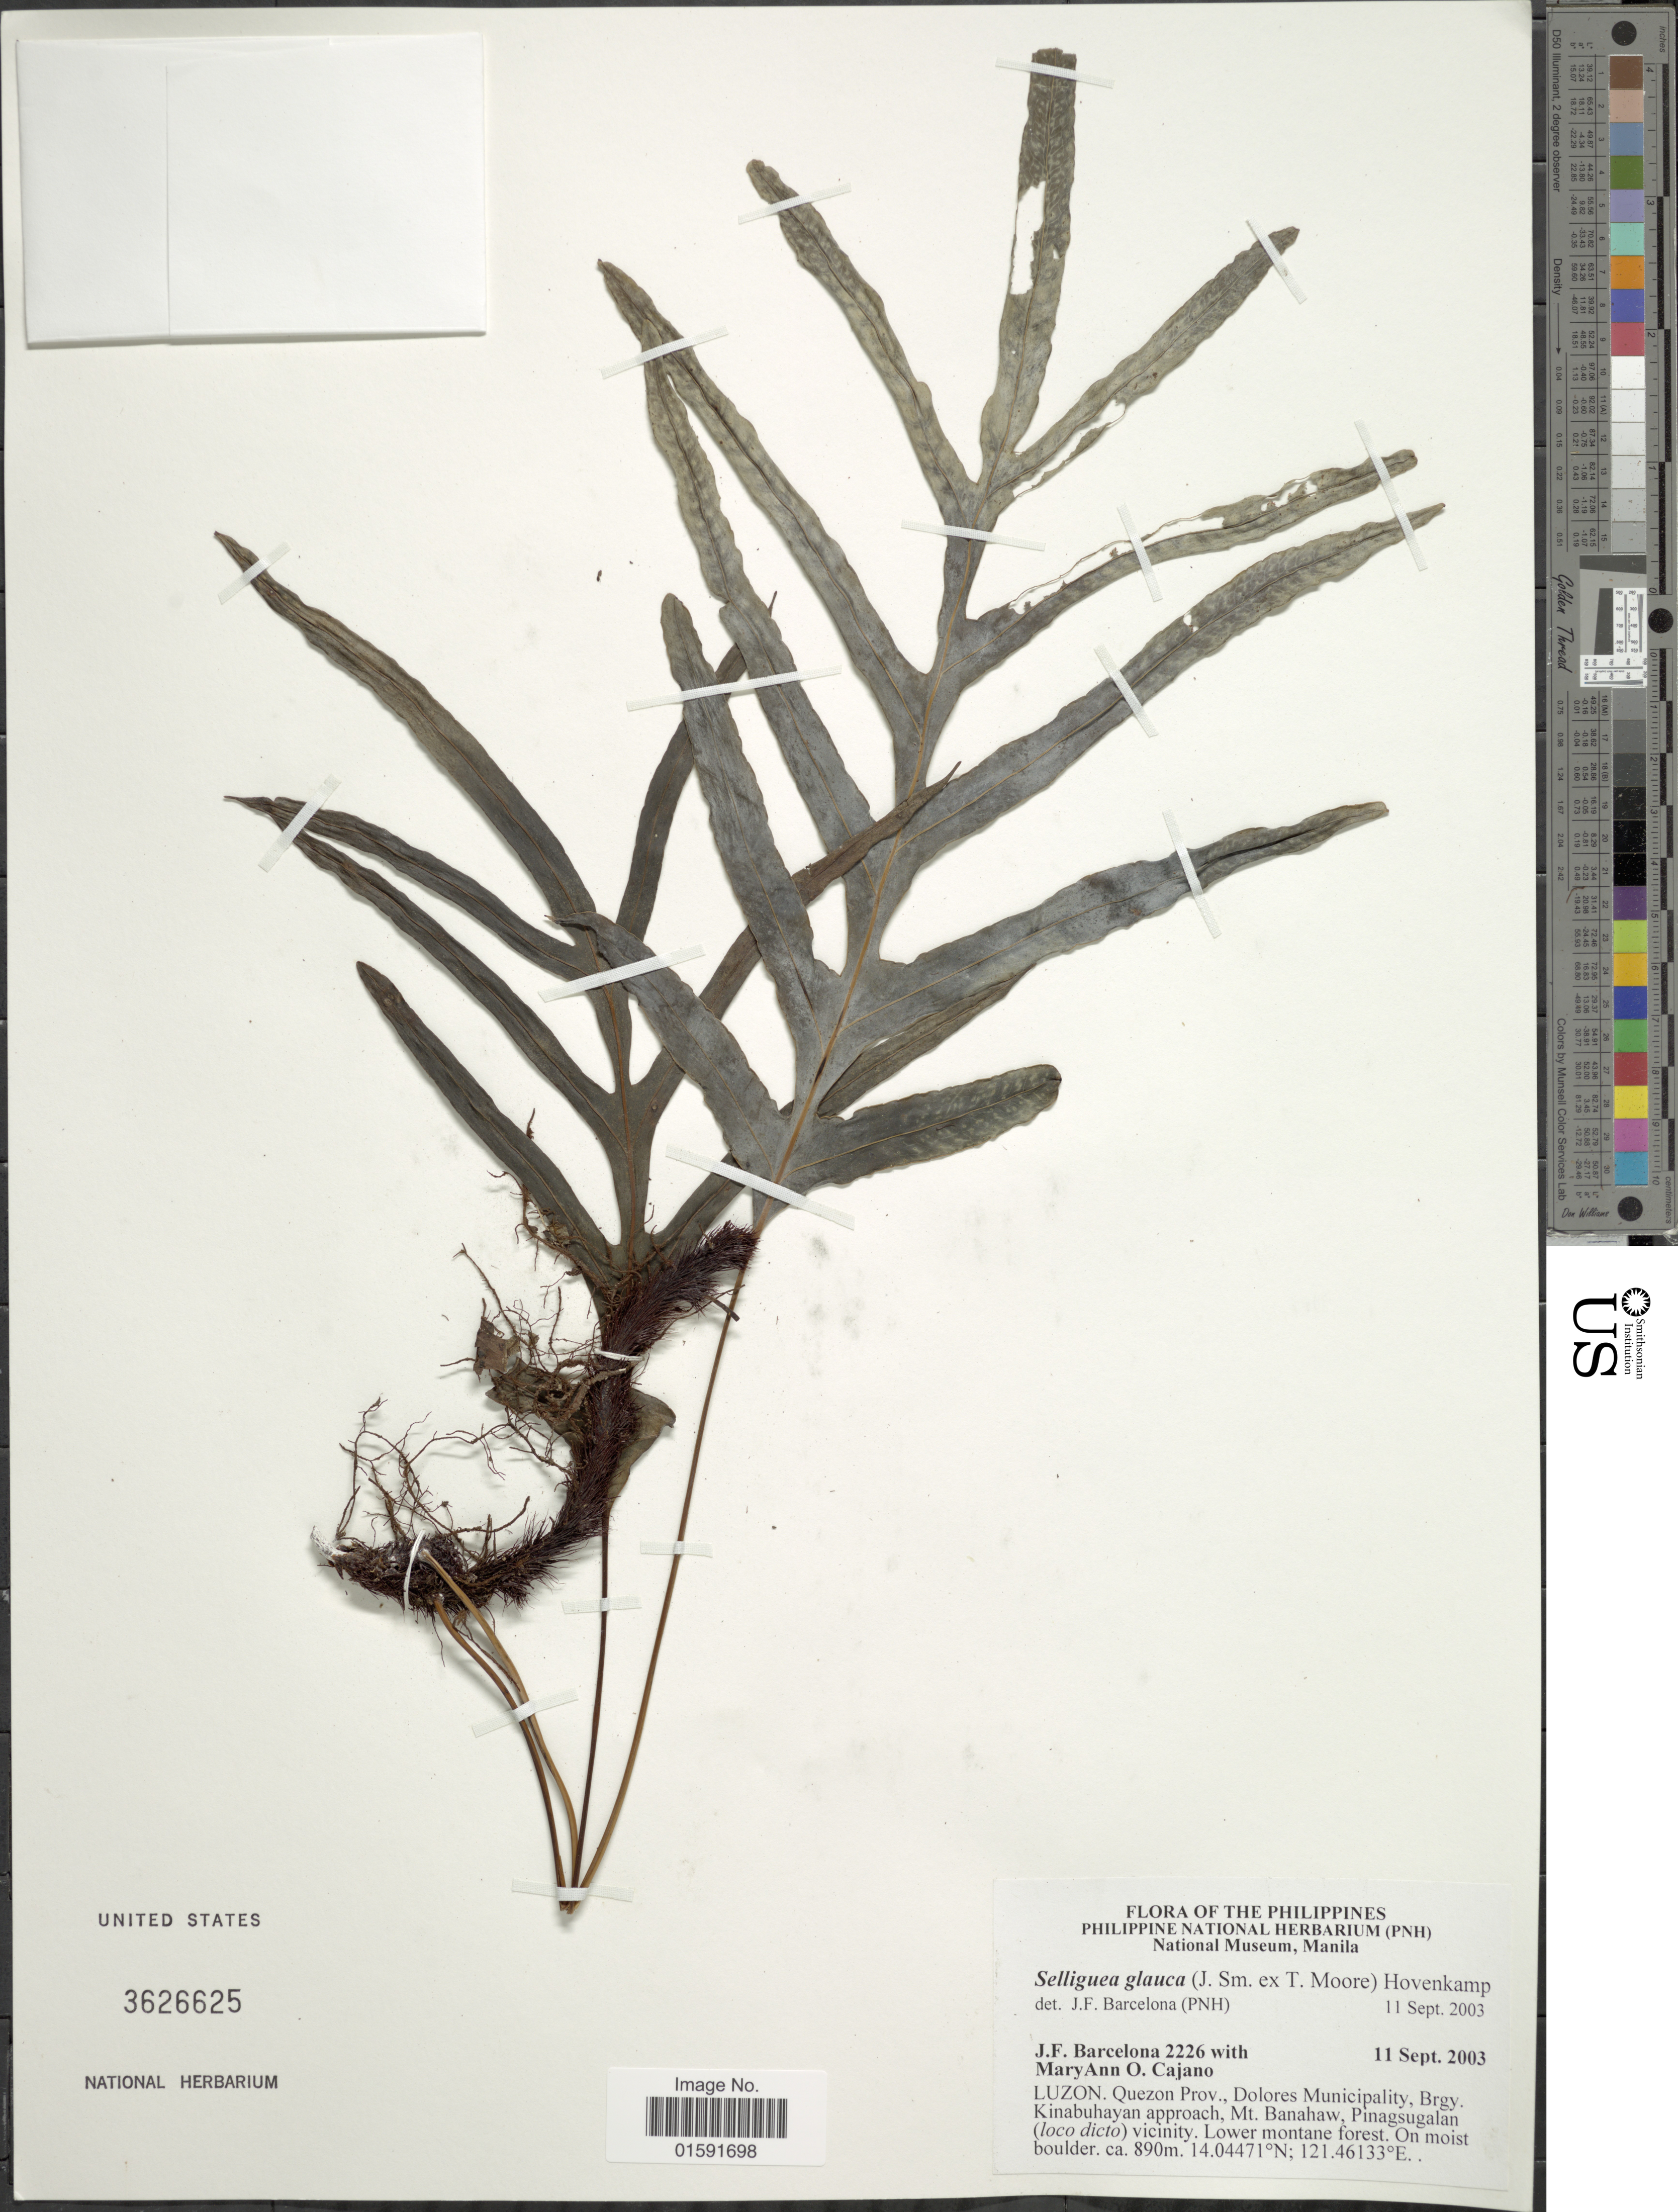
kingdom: Plantae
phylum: Tracheophyta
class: Polypodiopsida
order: Polypodiales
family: Polypodiaceae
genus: Selliguea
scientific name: Selliguea glauca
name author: (J. Sm. ex Brack.) Hovenkamp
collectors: J. F. Barcelona & M. Cajano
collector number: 2226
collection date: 2003-09-11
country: Philippines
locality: Luzon, Quezon Prov., Dolores Municipality, Brgy Kinabuhayan approach, Mt. Banahaw, Pinagsugalan vicinity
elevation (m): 890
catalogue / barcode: US 3626625